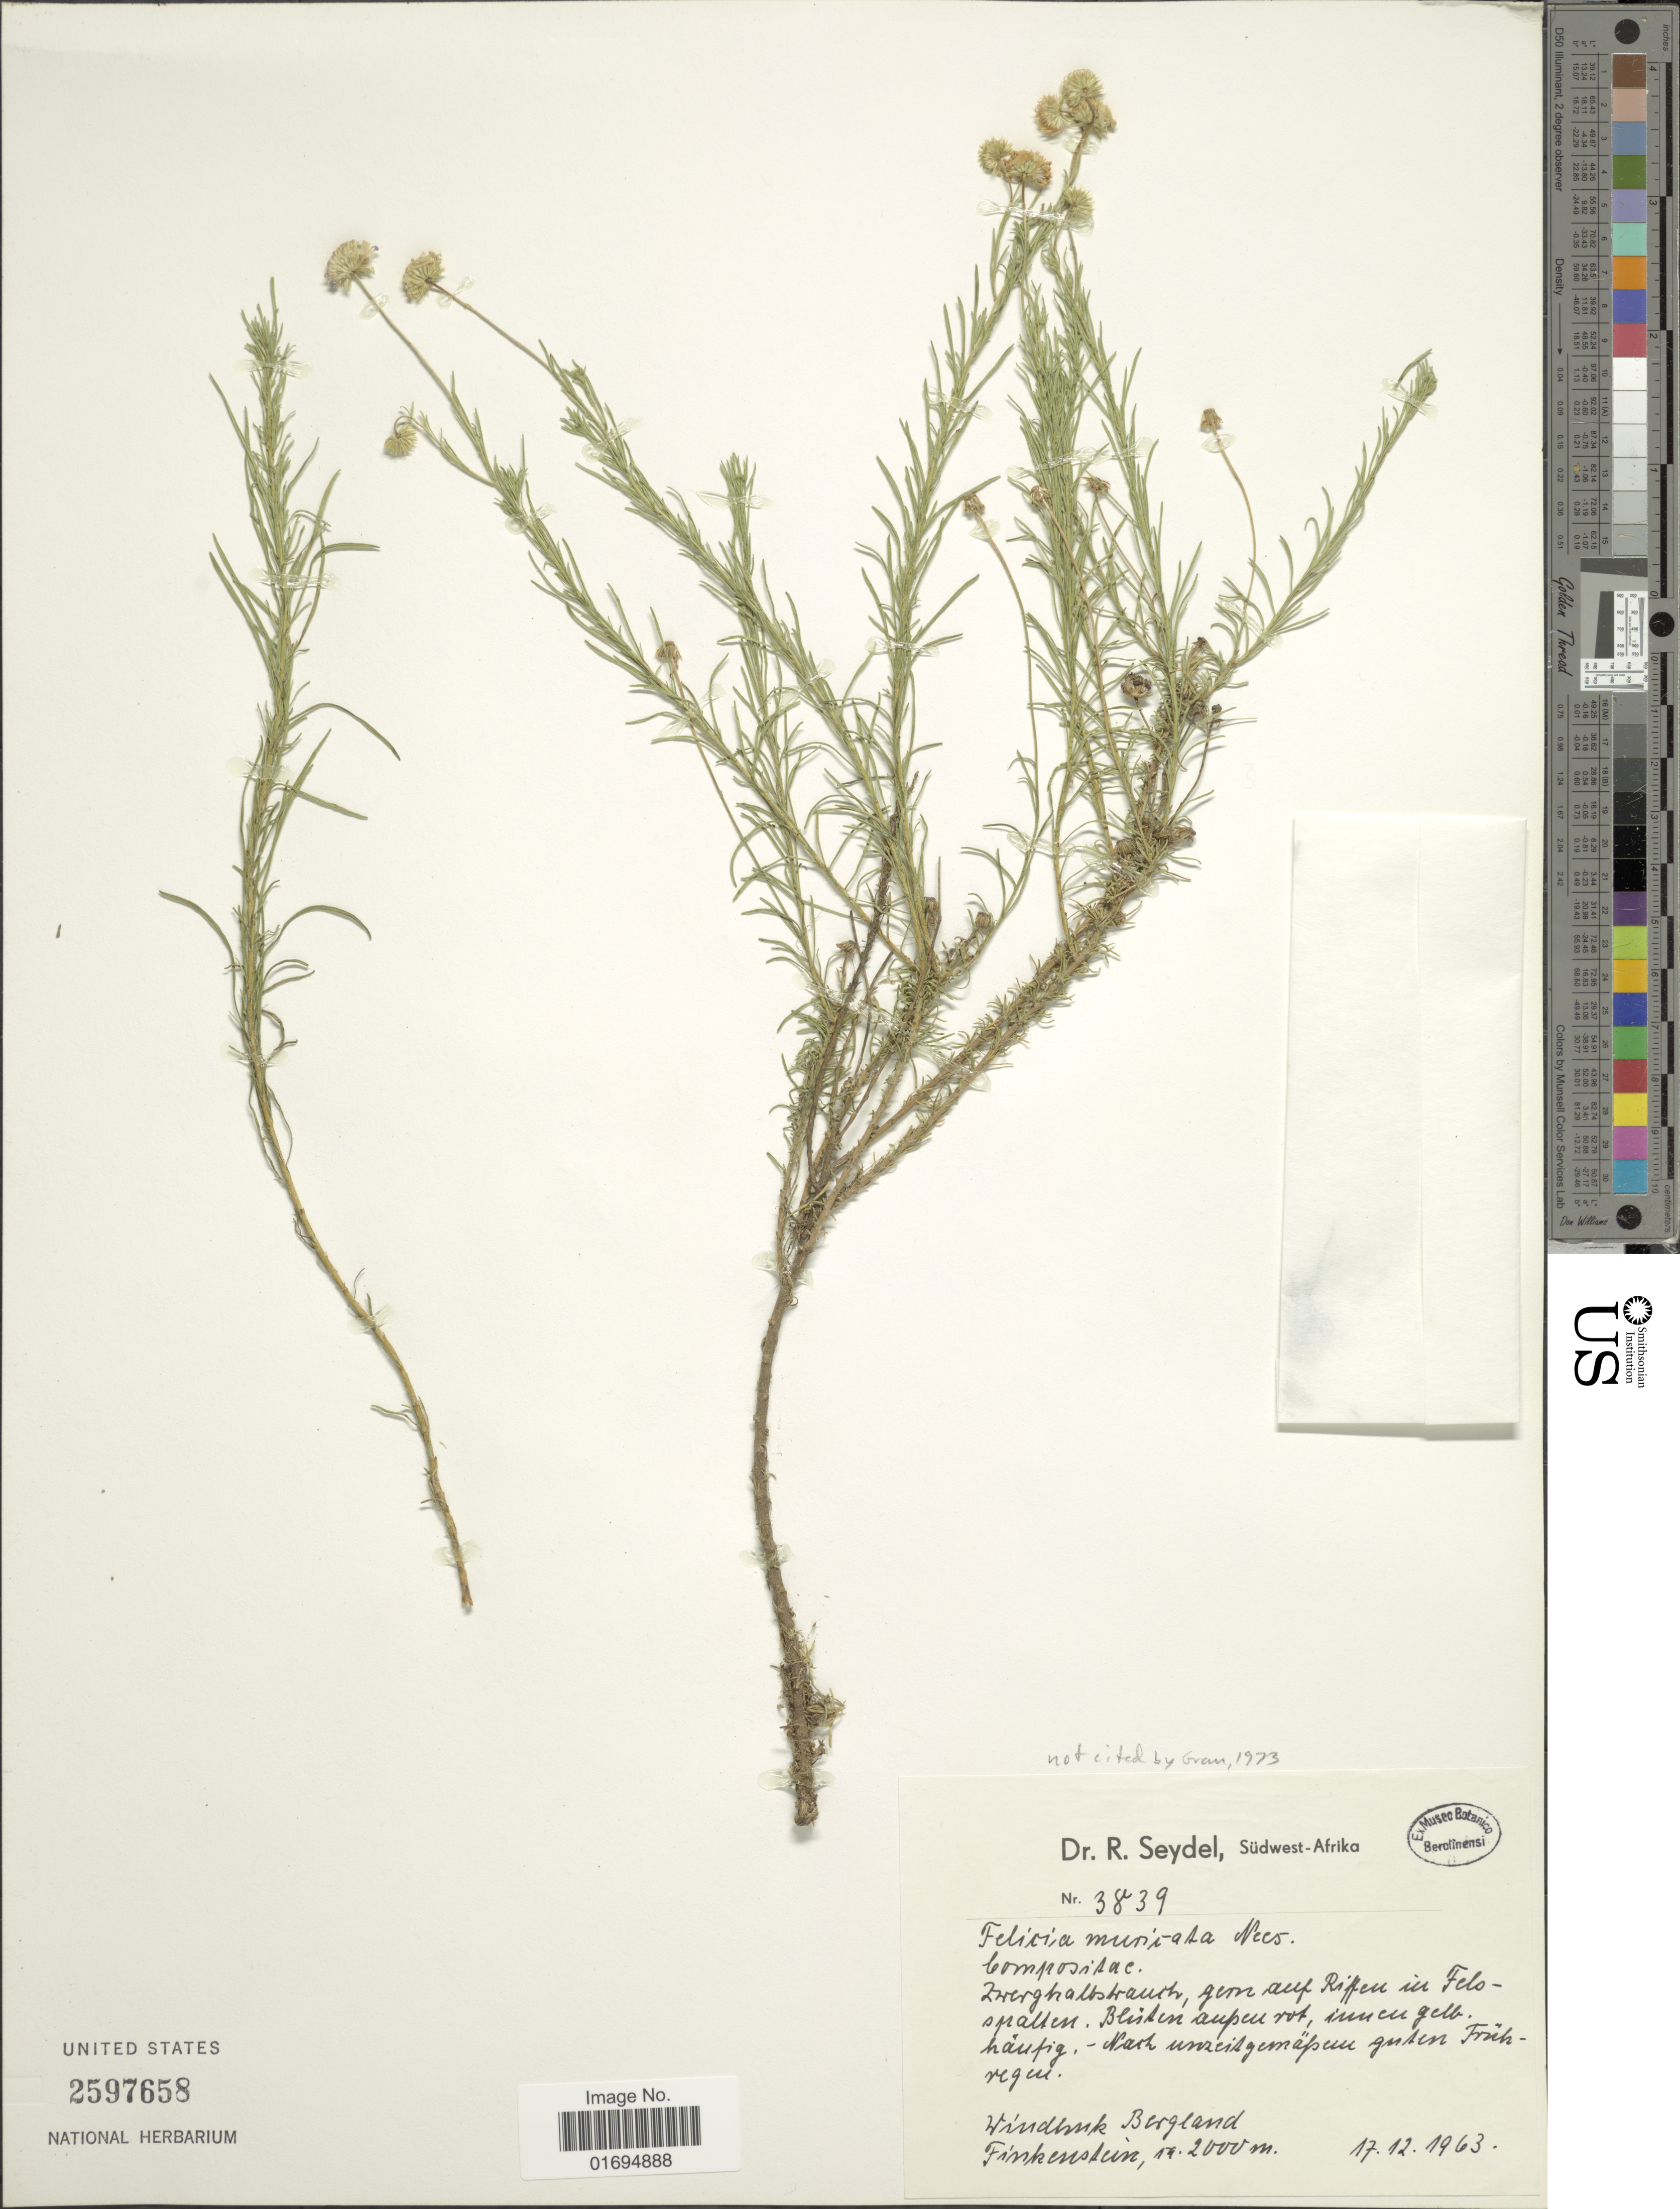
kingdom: Plantae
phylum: Tracheophyta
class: Magnoliopsida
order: Asterales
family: Asteraceae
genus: Felicia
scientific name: Felicia sp.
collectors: R. Seydel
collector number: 3839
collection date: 1963-12-17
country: Namibia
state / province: Khomas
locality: Sudwest-Afrika [Southwest Africa], Windhuk [Windhoek], Bergland, Finkenstein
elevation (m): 2000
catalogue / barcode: US 2597658